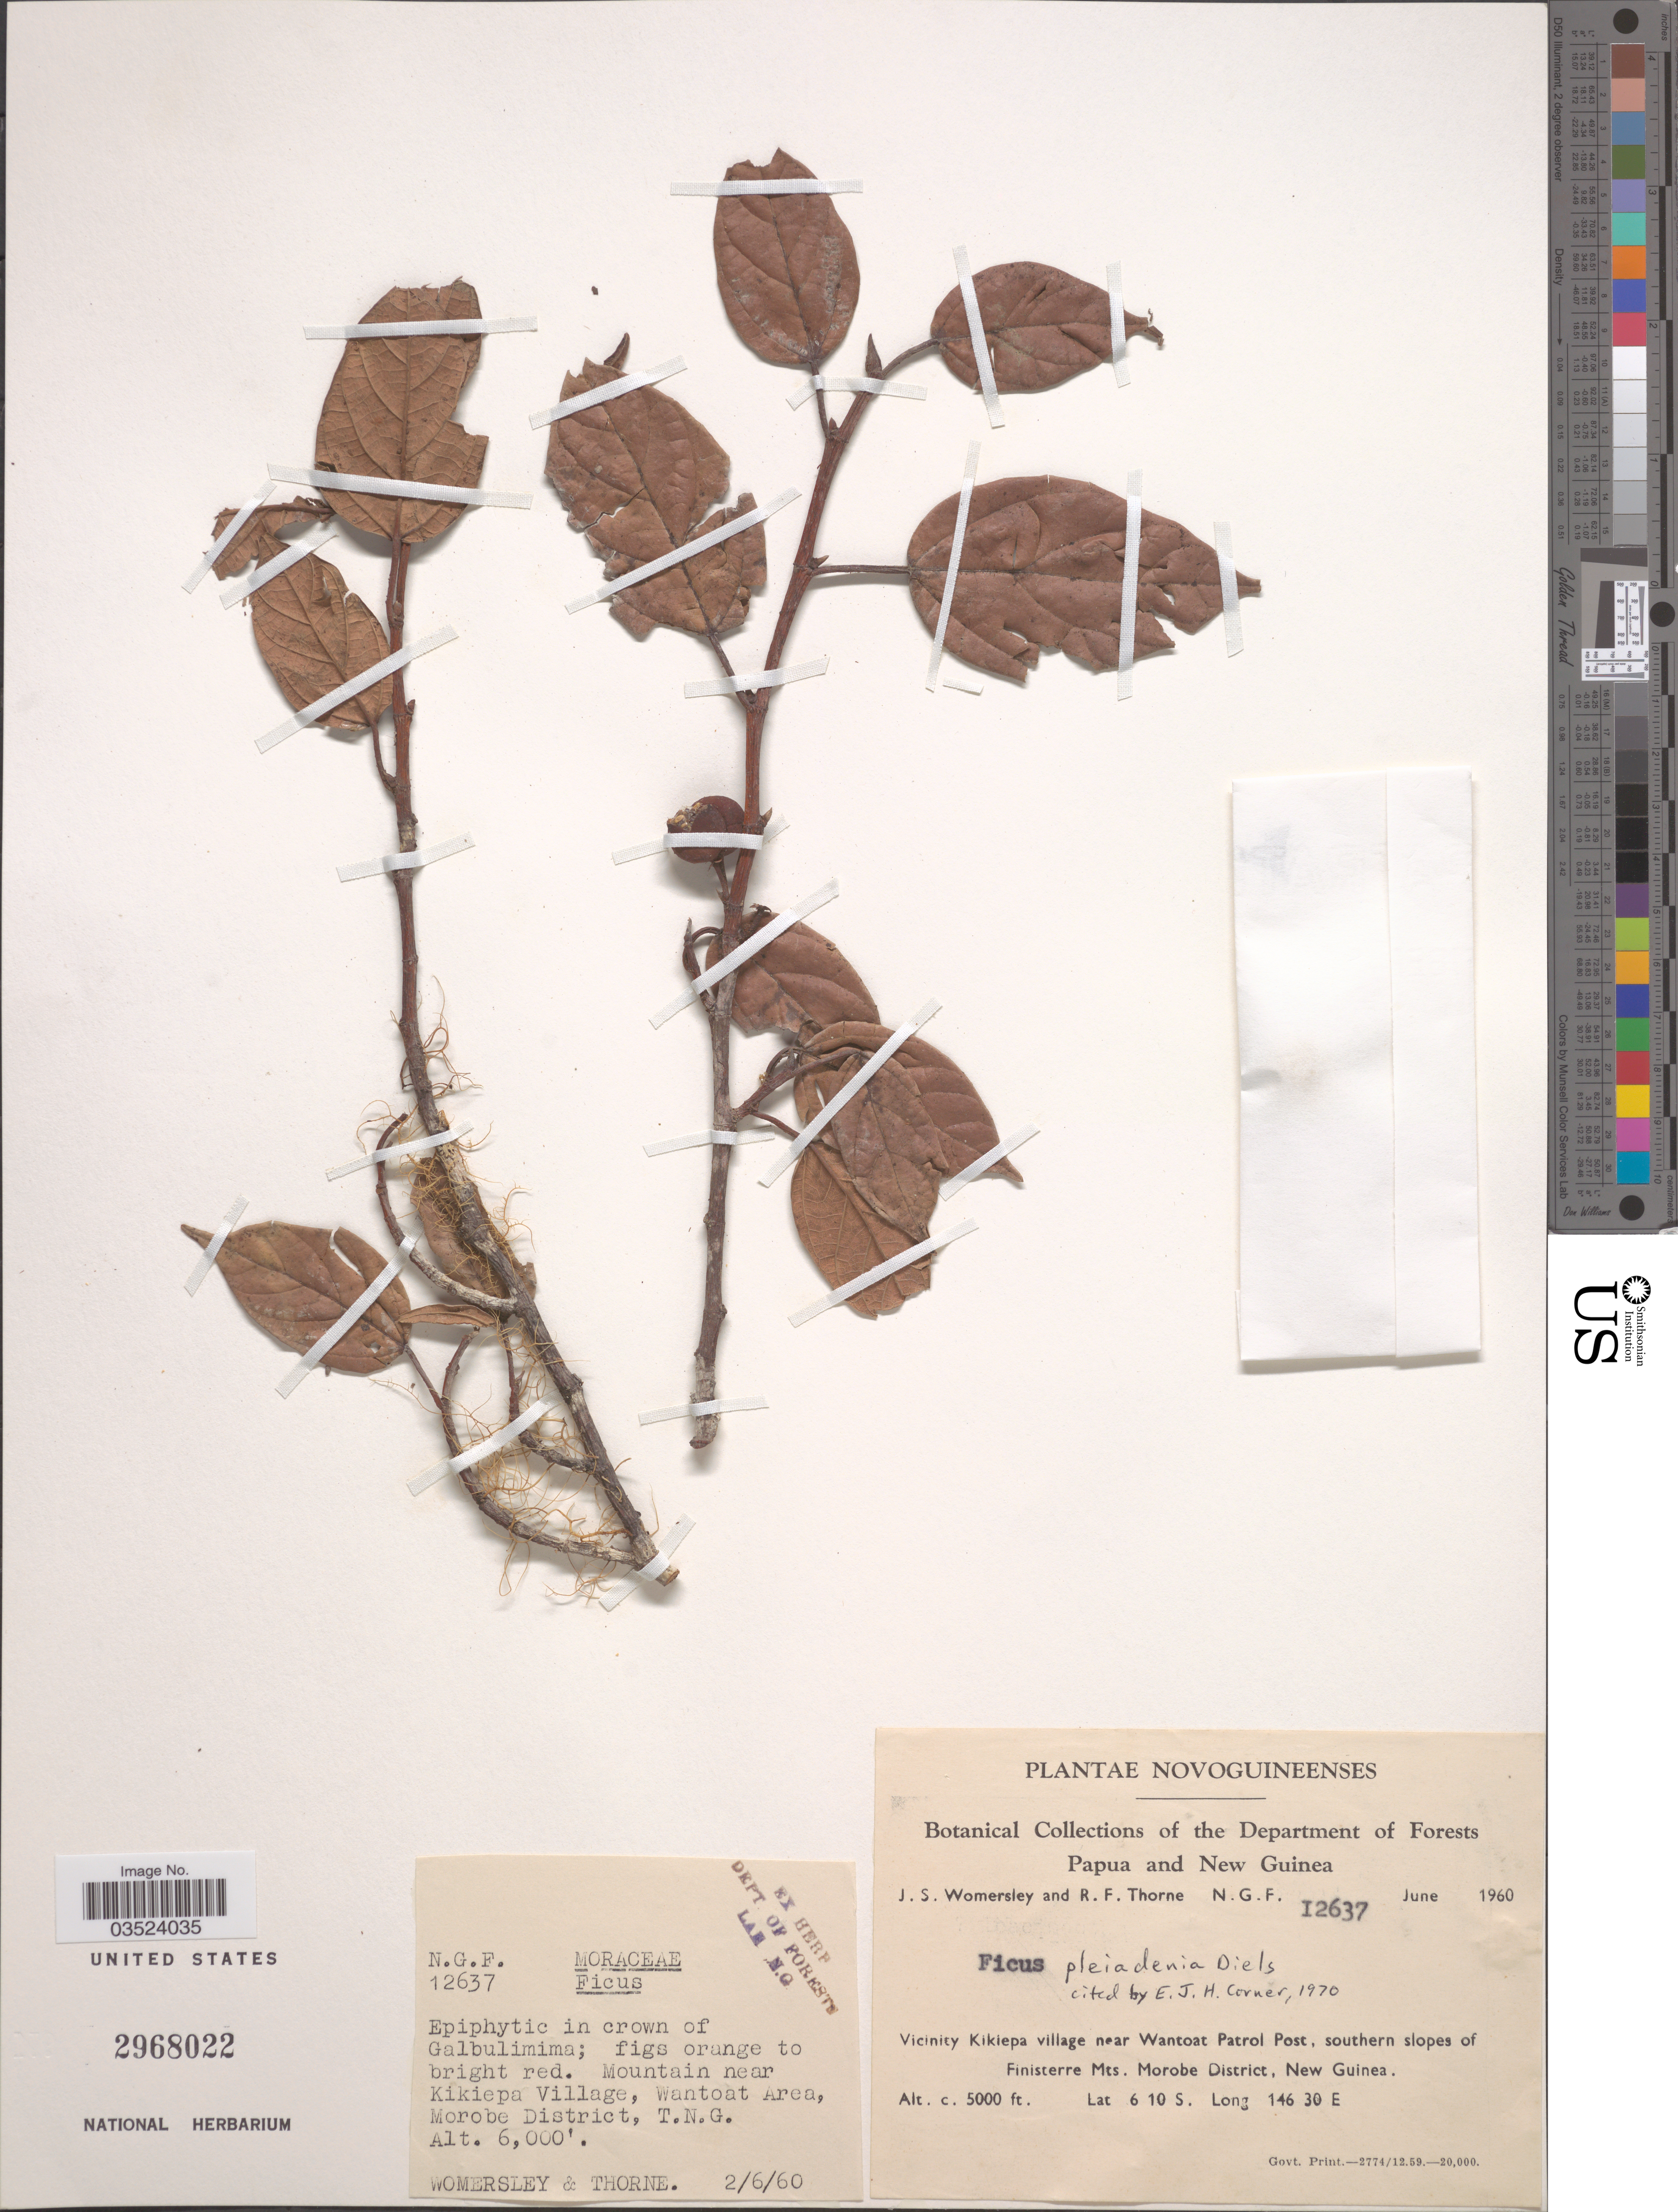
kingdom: Plantae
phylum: Tracheophyta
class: Magnoliopsida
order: Rosales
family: Moraceae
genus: Ficus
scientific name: Ficus pleiadenia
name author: Diels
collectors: J. S. Womersley & R. Thorne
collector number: NGF12637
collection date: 1960-06-02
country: Papua New Guinea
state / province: Morobe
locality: Mountain near Kikiepa Village, Wantoat Area. Vicinity Kikiepa village near Wantoat Patrol Post, southern slopes of Finisterre Mts. Morobe District.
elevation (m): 1829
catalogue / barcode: US 2968022